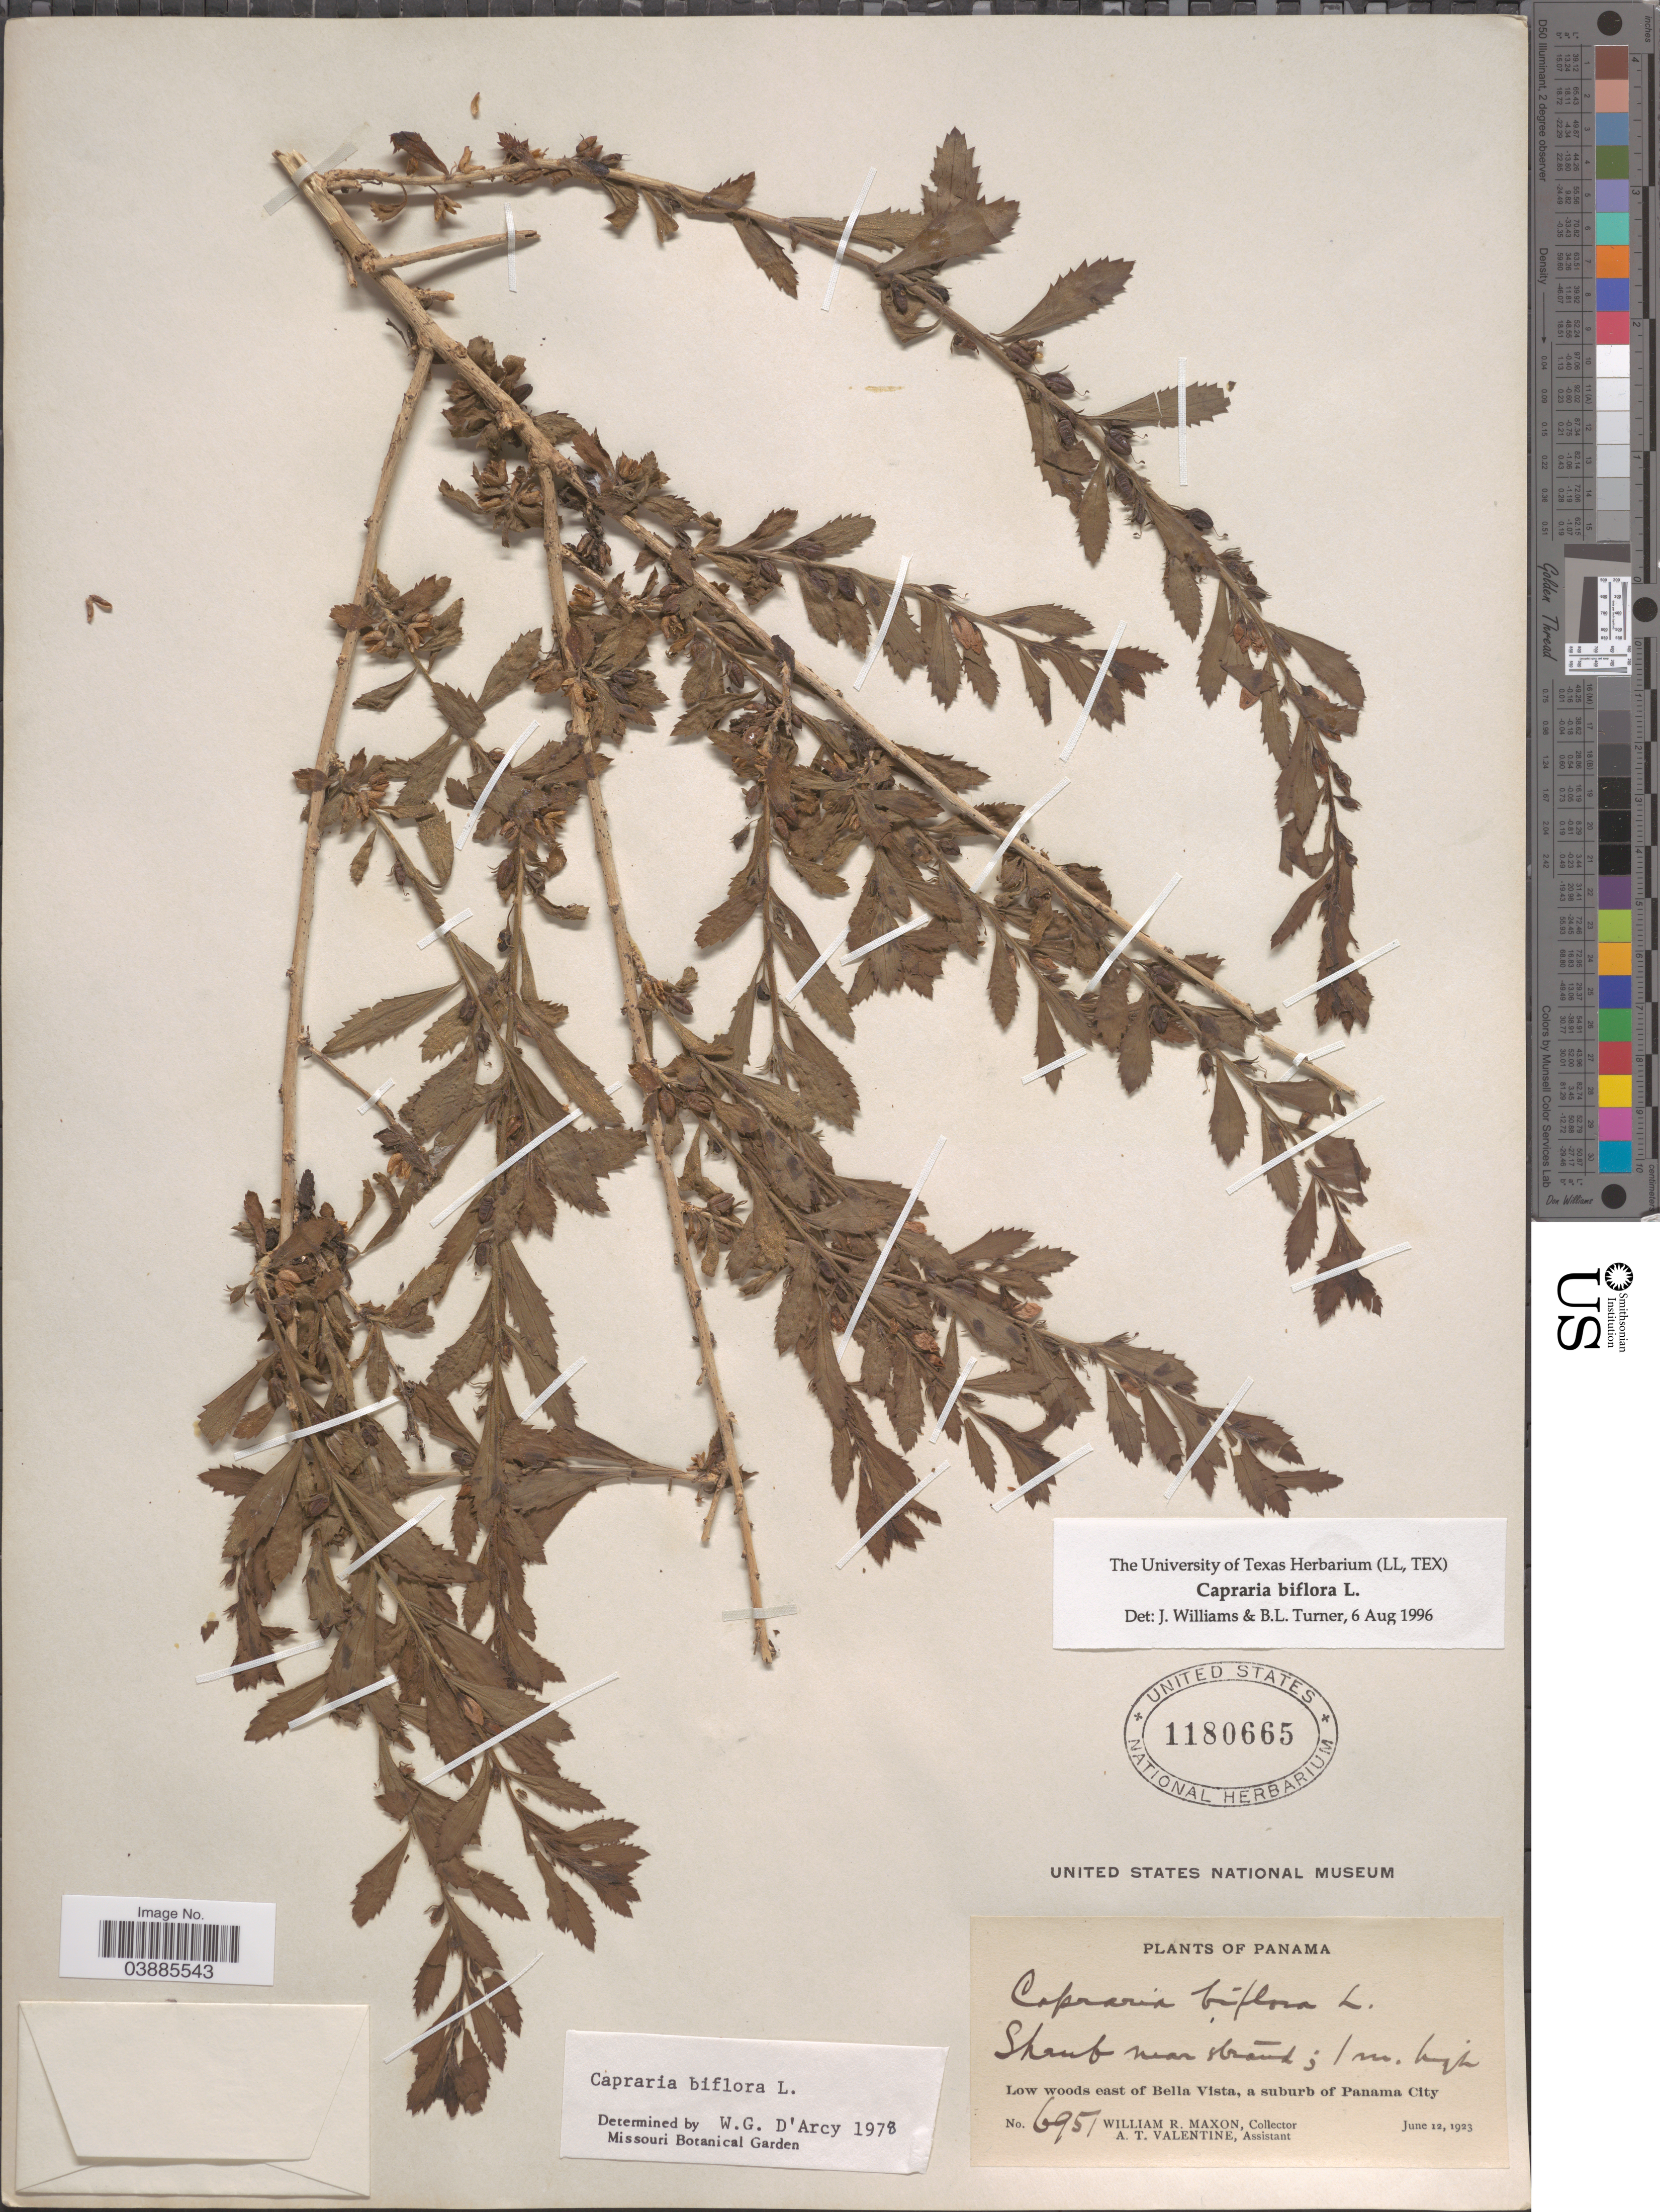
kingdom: Plantae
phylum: Tracheophyta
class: Magnoliopsida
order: Lamiales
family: Scrophulariaceae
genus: Capraria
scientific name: Capraria biflora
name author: L.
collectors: W. R. Maxon & A. Valentine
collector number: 6951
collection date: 1923-06-12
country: Panama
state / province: Panamá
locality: Low woods east of Bella Vista, a suburb of Panama City.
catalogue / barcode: US 1180665